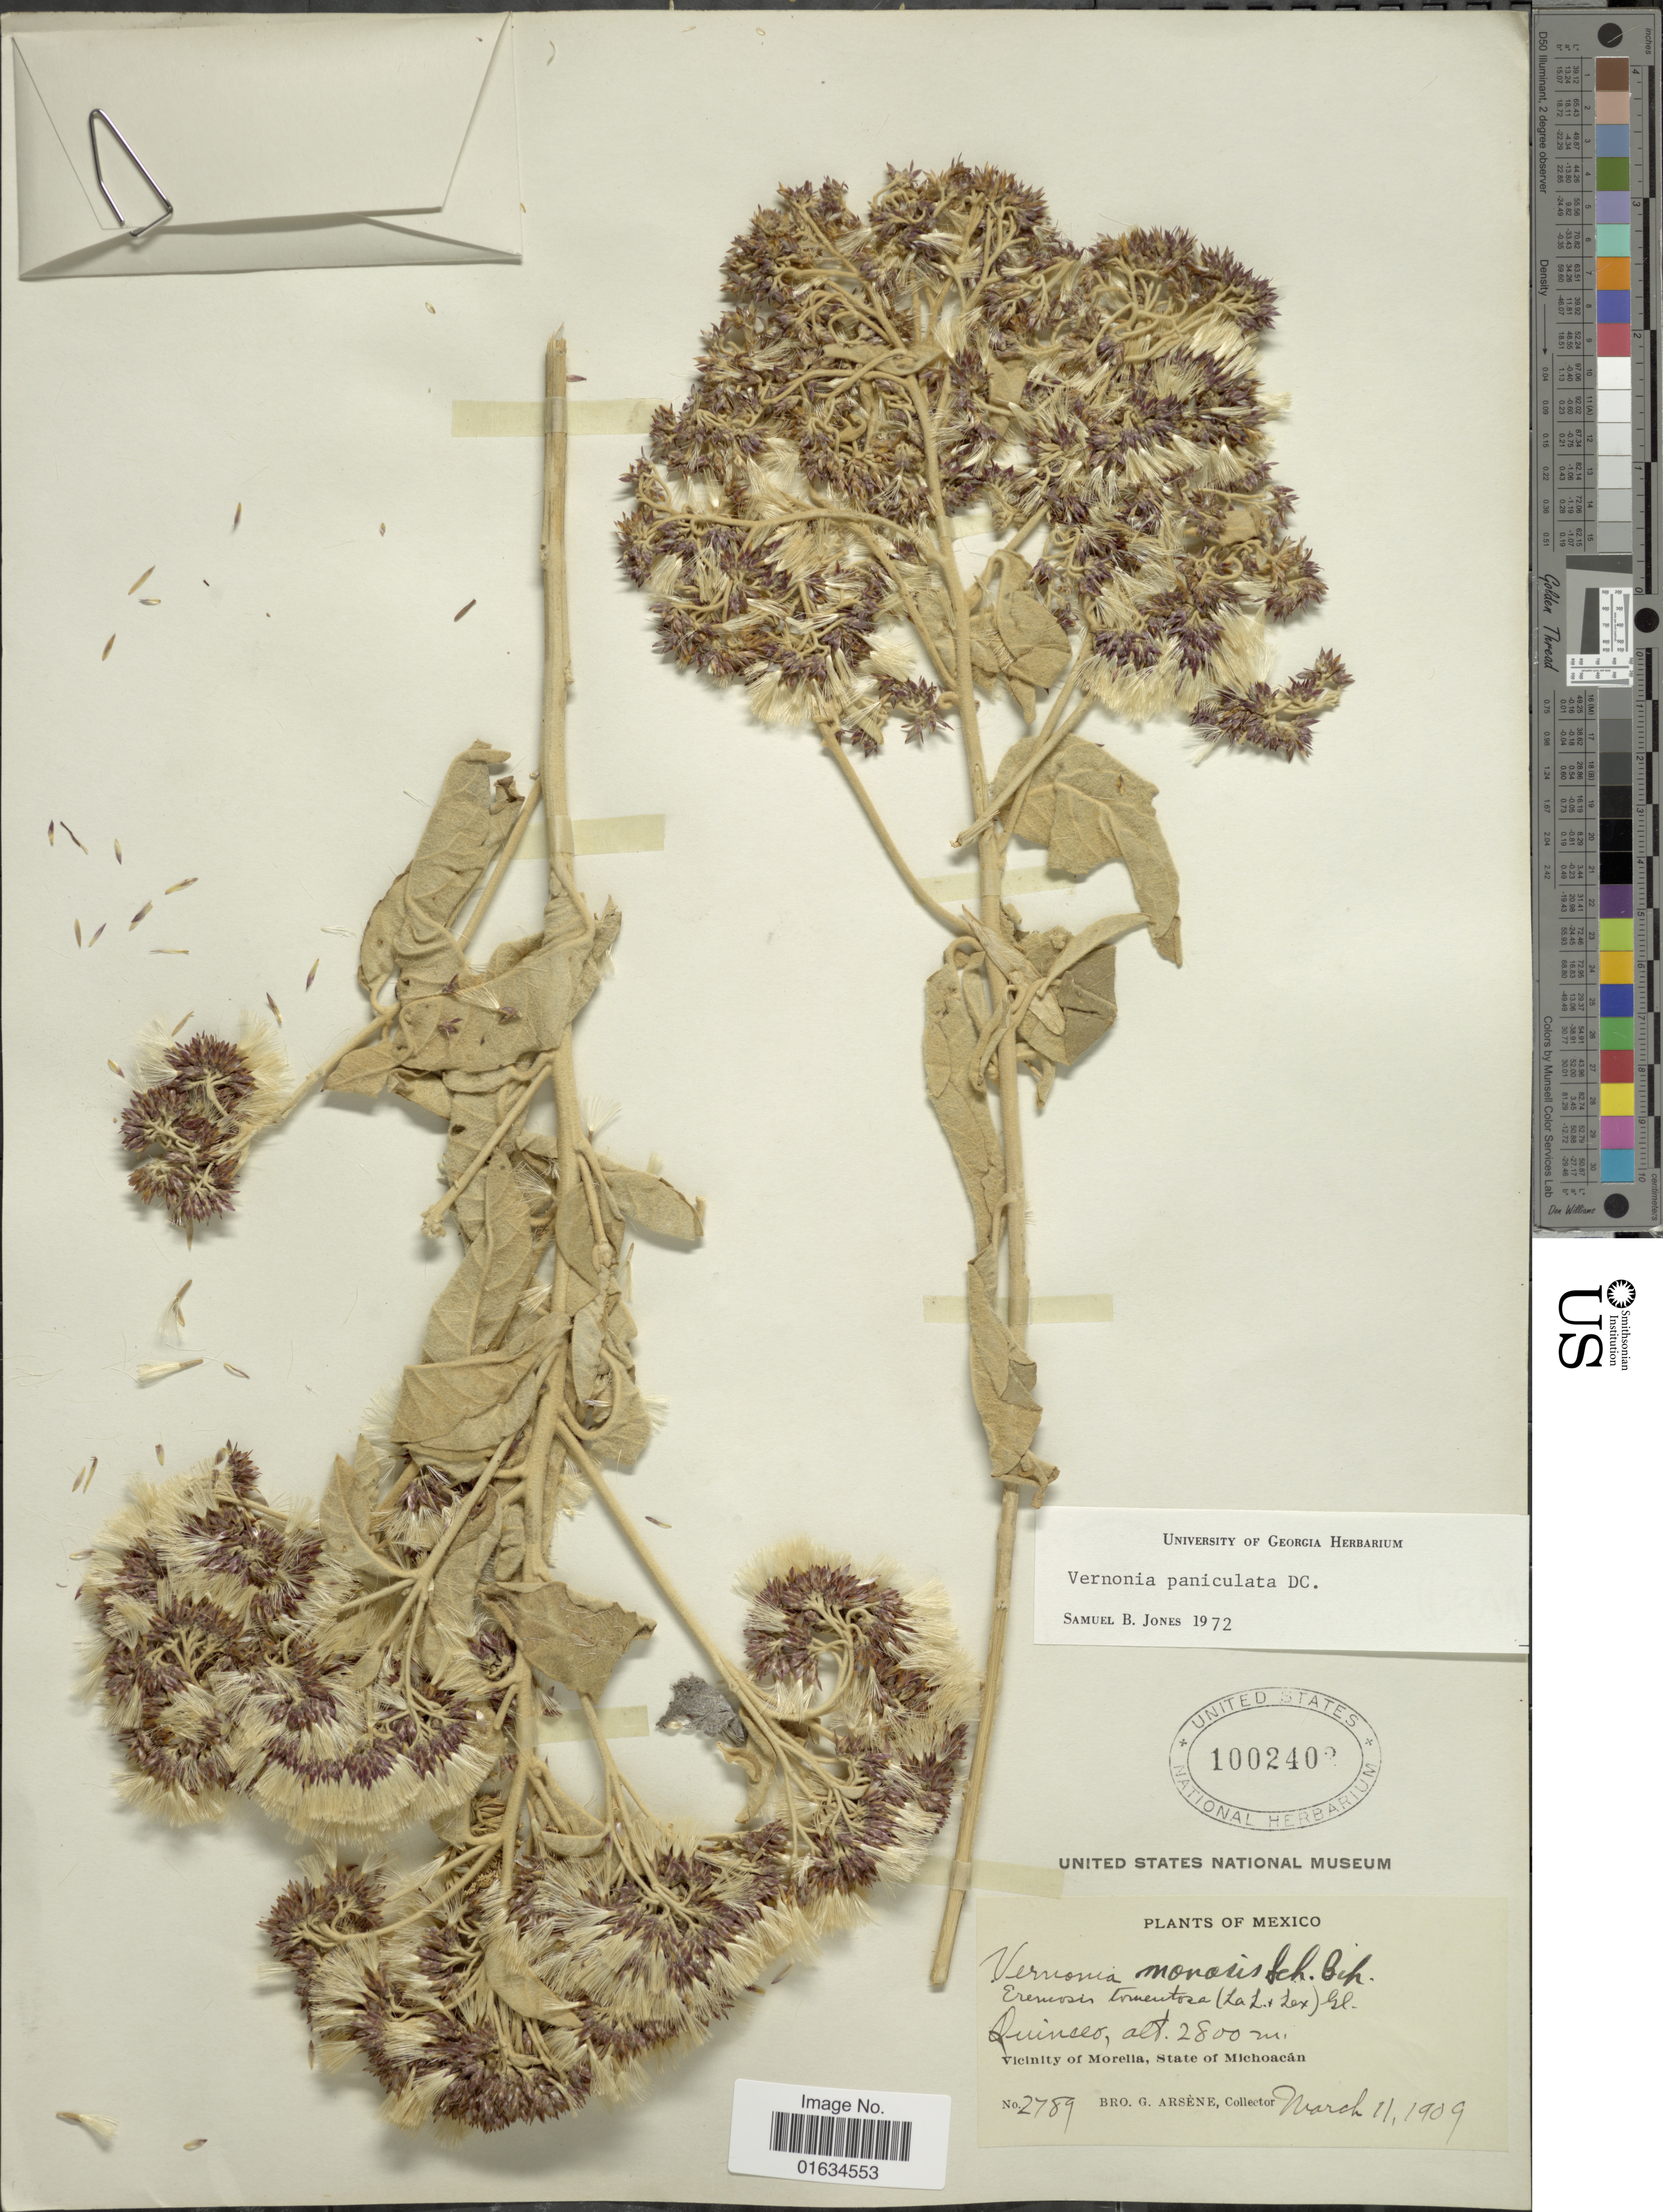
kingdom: Plantae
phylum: Tracheophyta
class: Magnoliopsida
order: Asterales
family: Asteraceae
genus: Vernonia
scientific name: Vernonia paniculata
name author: DC.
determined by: Jones, S. B.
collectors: Bro. G. Arsène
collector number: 2789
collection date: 1909-03-11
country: Mexico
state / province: Michoacán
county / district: Morelia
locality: Quinceo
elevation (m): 2800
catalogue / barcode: US 100240